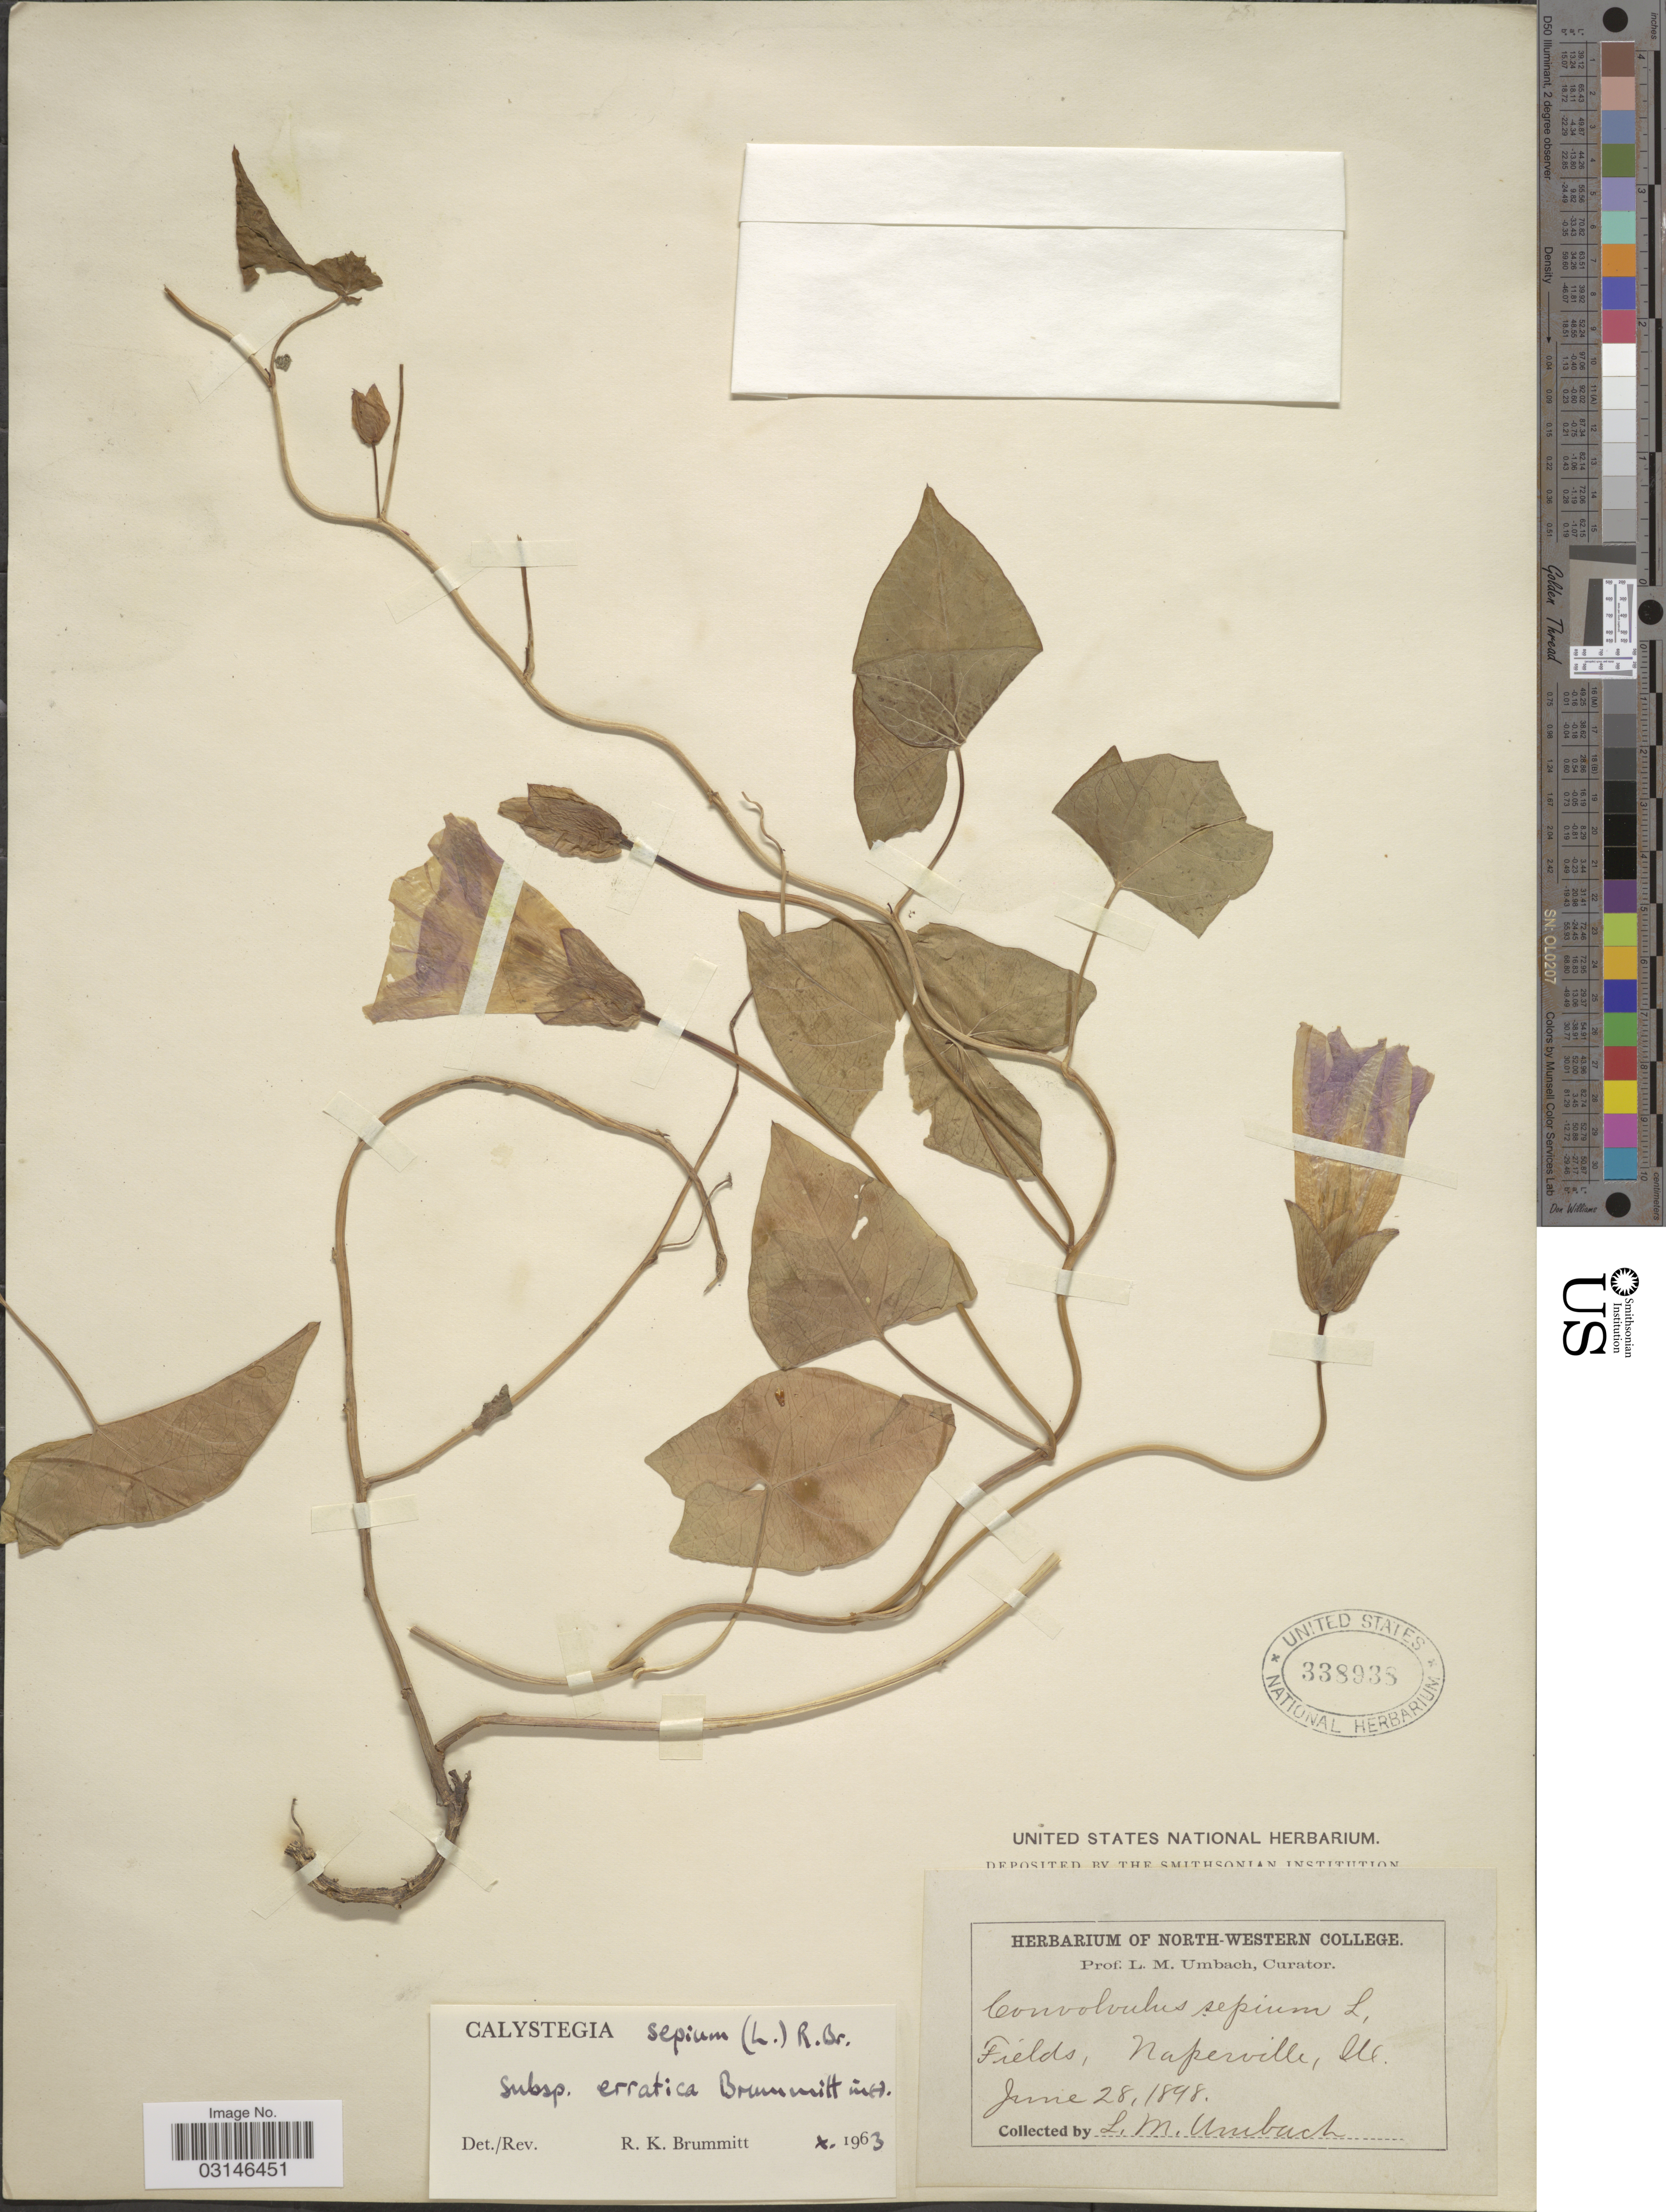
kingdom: Plantae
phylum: Tracheophyta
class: Magnoliopsida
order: Solanales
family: Convolvulaceae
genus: Calystegia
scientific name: Calystegia sepium subsp. erratica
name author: Brummitt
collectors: L. M. Umbach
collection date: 1898-06-28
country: United States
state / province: Illinois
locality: Fields, Naperville, Ill.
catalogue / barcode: US 338938